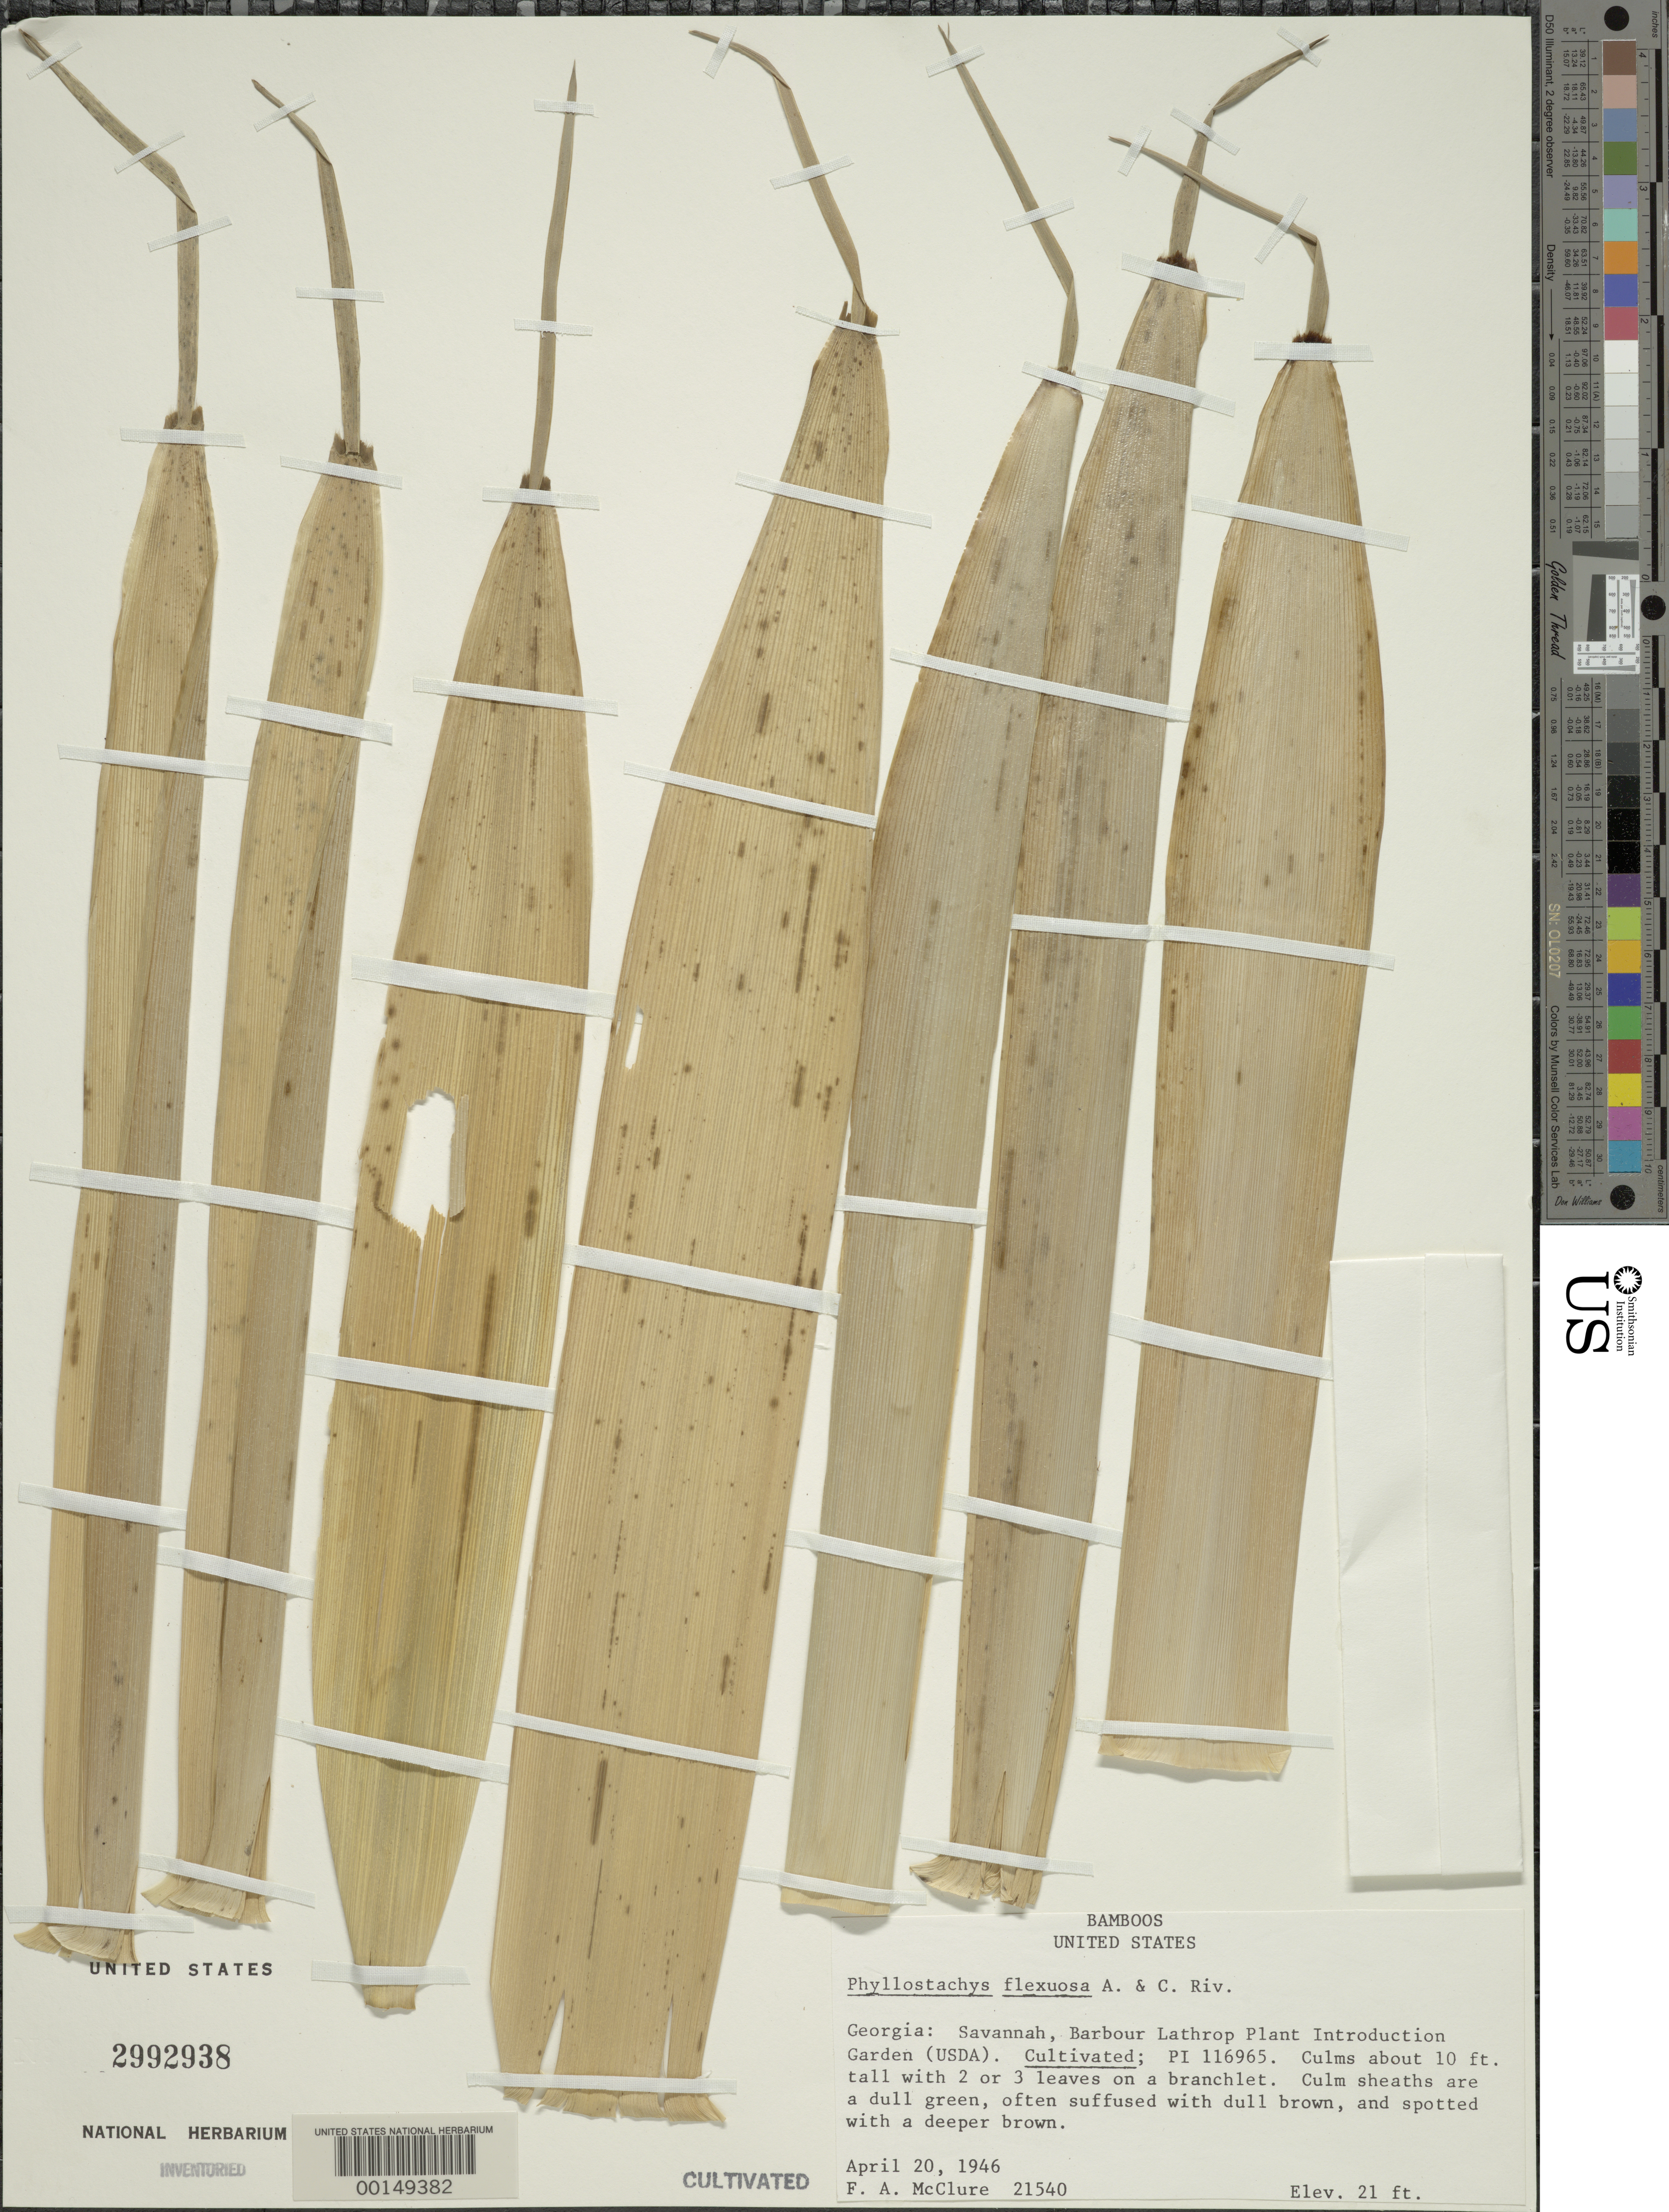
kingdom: Plantae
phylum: Tracheophyta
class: Liliopsida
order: Poales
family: Poaceae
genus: Phyllostachys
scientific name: Phyllostachys flexuosa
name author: Rivière & C. Rivière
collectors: F. A. McClure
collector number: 21540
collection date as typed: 20 Apr 1946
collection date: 1946-04-20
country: United States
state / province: Georgia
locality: Savannah, barbour lathrop p.i. garden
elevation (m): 6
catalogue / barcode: US 2992938